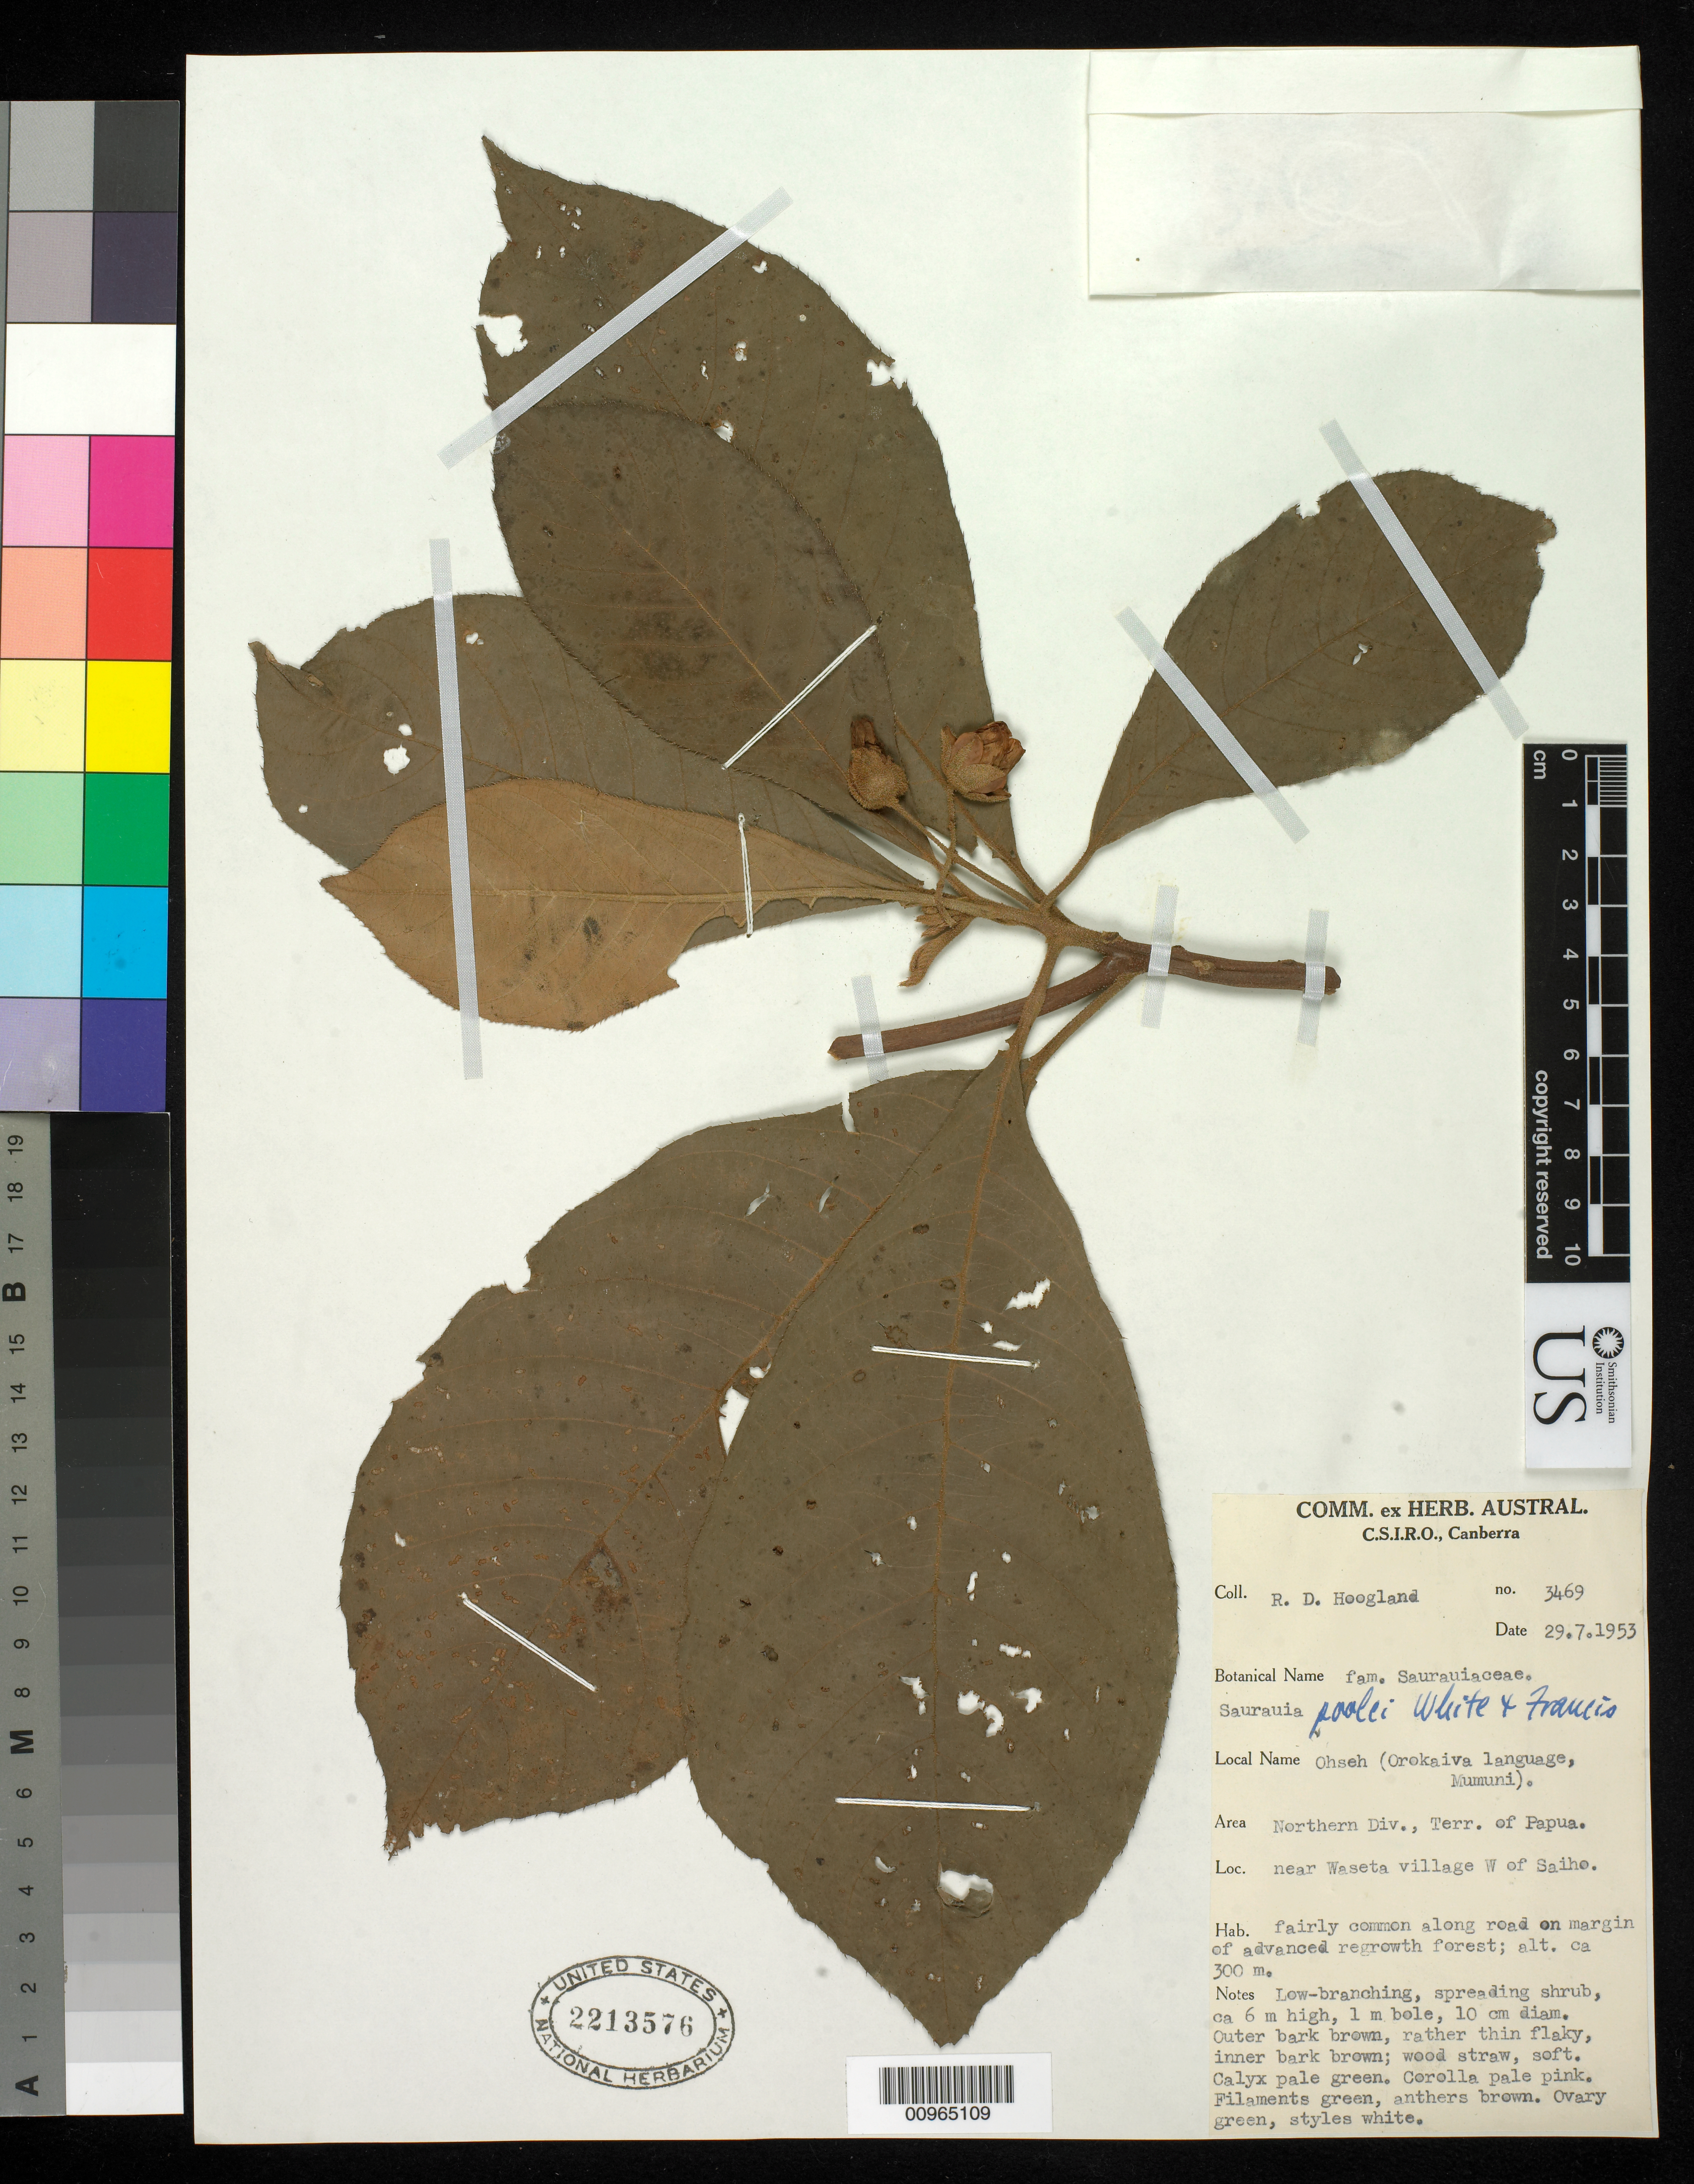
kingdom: Plantae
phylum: Tracheophyta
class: Magnoliopsida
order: Ericales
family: Actinidiaceae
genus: Saurauia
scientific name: Saurauia poolei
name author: C.T. White & W.D. Francis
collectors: R. D. Hoogland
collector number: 3469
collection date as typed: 29 Jul 1953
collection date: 1953-07-29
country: Papua New Guinea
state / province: Northern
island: New Guinea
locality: Near Waseta village W of Saiho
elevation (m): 300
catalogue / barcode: US 2213576